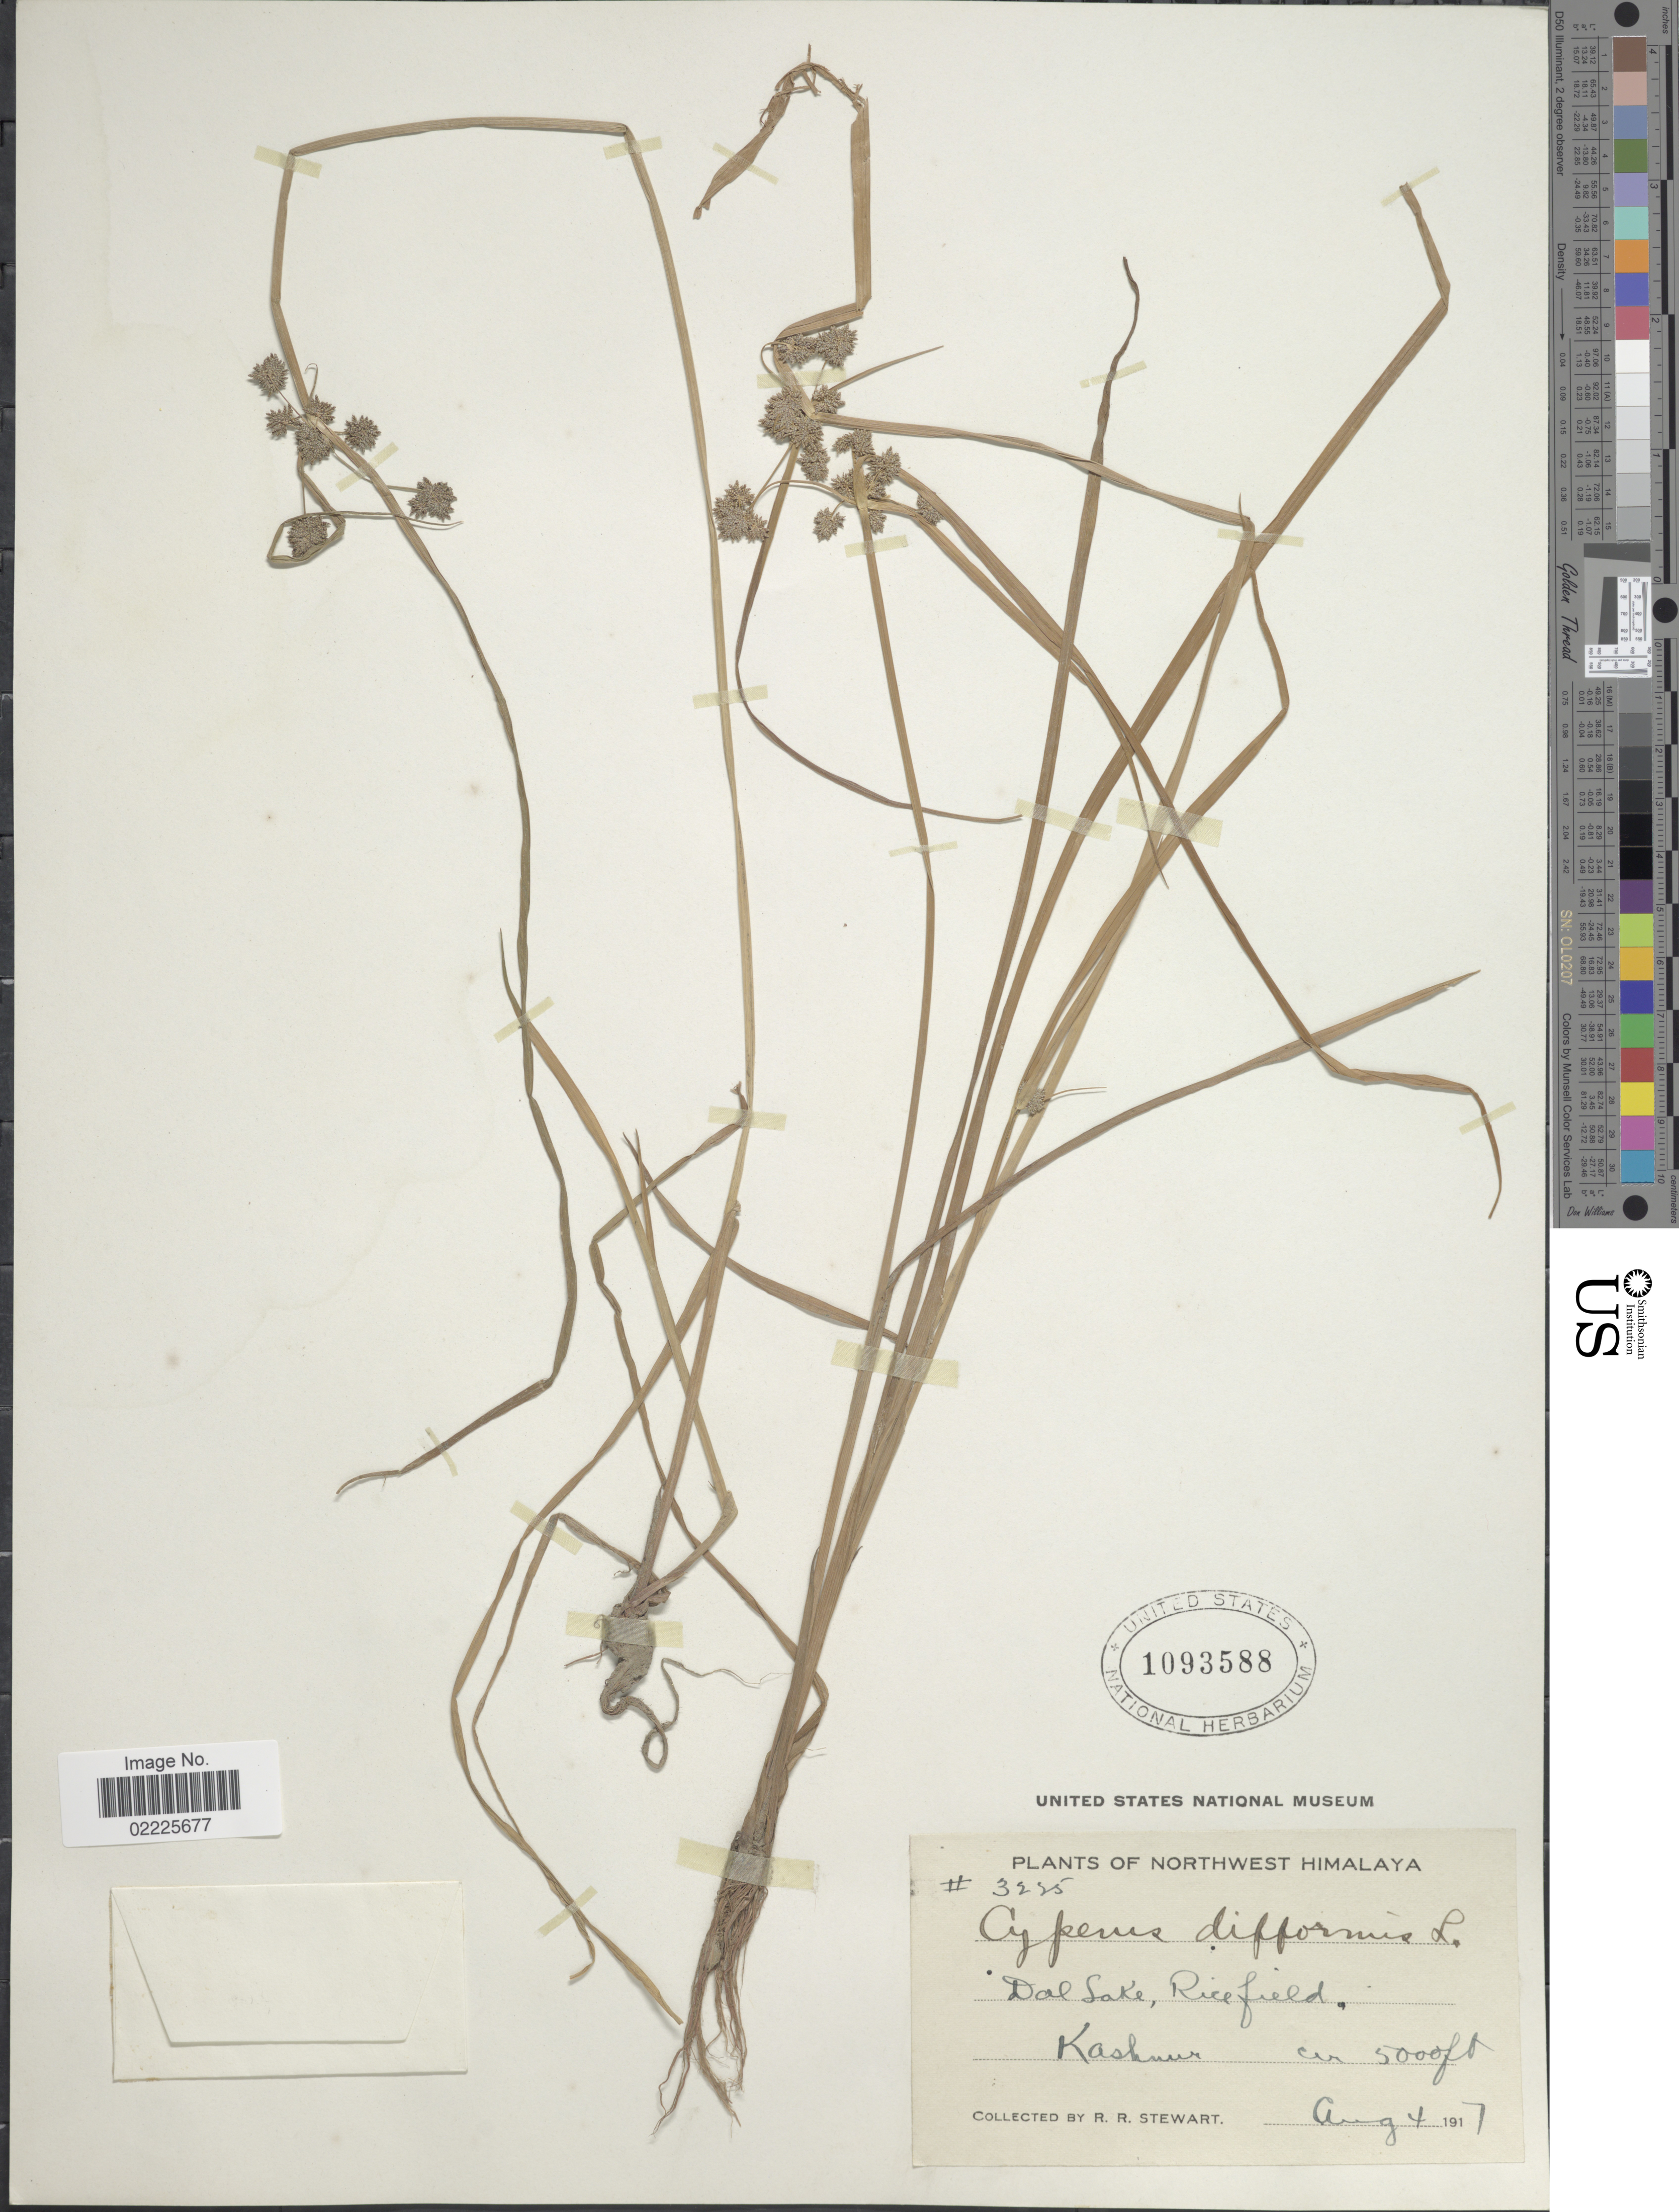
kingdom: Plantae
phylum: Tracheophyta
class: Liliopsida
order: Poales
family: Cyperaceae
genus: Cyperus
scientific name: Cyperus difformis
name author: L.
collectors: R. R. Stewart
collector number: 3225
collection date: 1917-08-04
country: India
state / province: Jammu and Kashmir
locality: Northwest Himalaya, Dal Lake, Ricefield, Kashmir.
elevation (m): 1524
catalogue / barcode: US 1093588